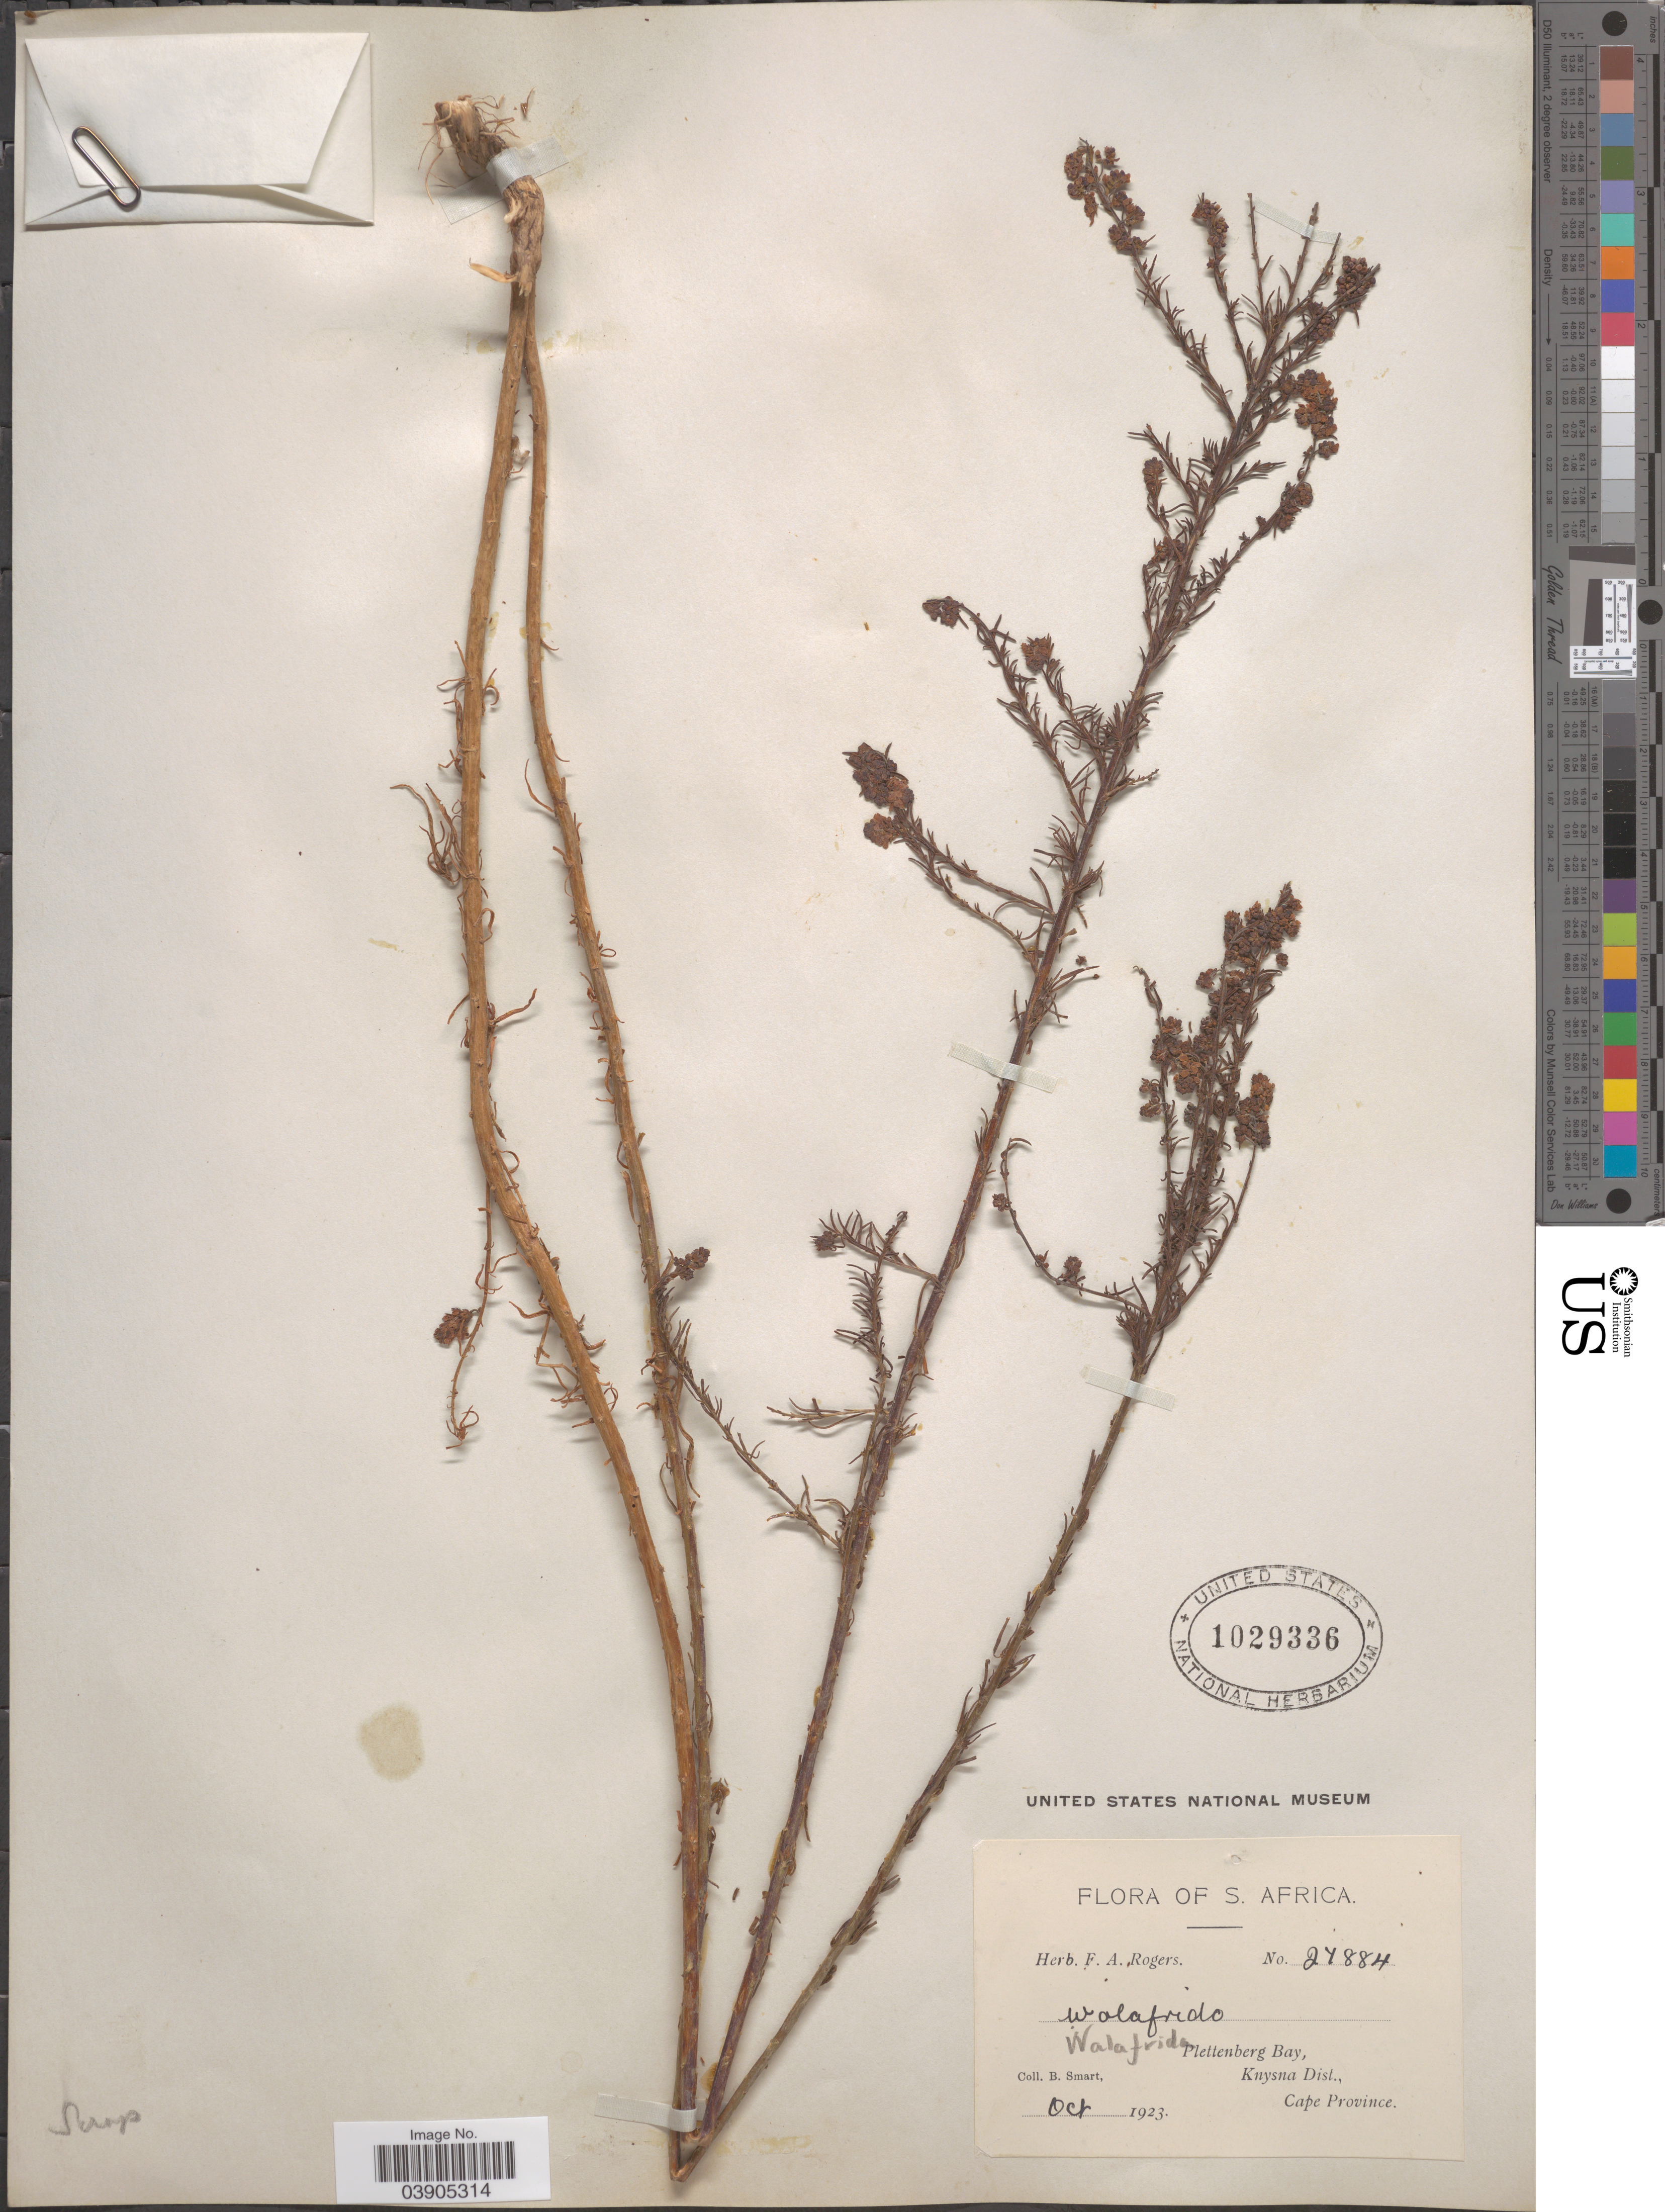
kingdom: Plantae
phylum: Tracheophyta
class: Magnoliopsida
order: Lamiales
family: Scrophulariaceae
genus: Selago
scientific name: Selago sp.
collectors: B. Smart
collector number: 27884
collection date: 1923-10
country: South Africa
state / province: Western Cape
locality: Plettenberg Bay, Knysna Dist.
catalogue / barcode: US 1029336